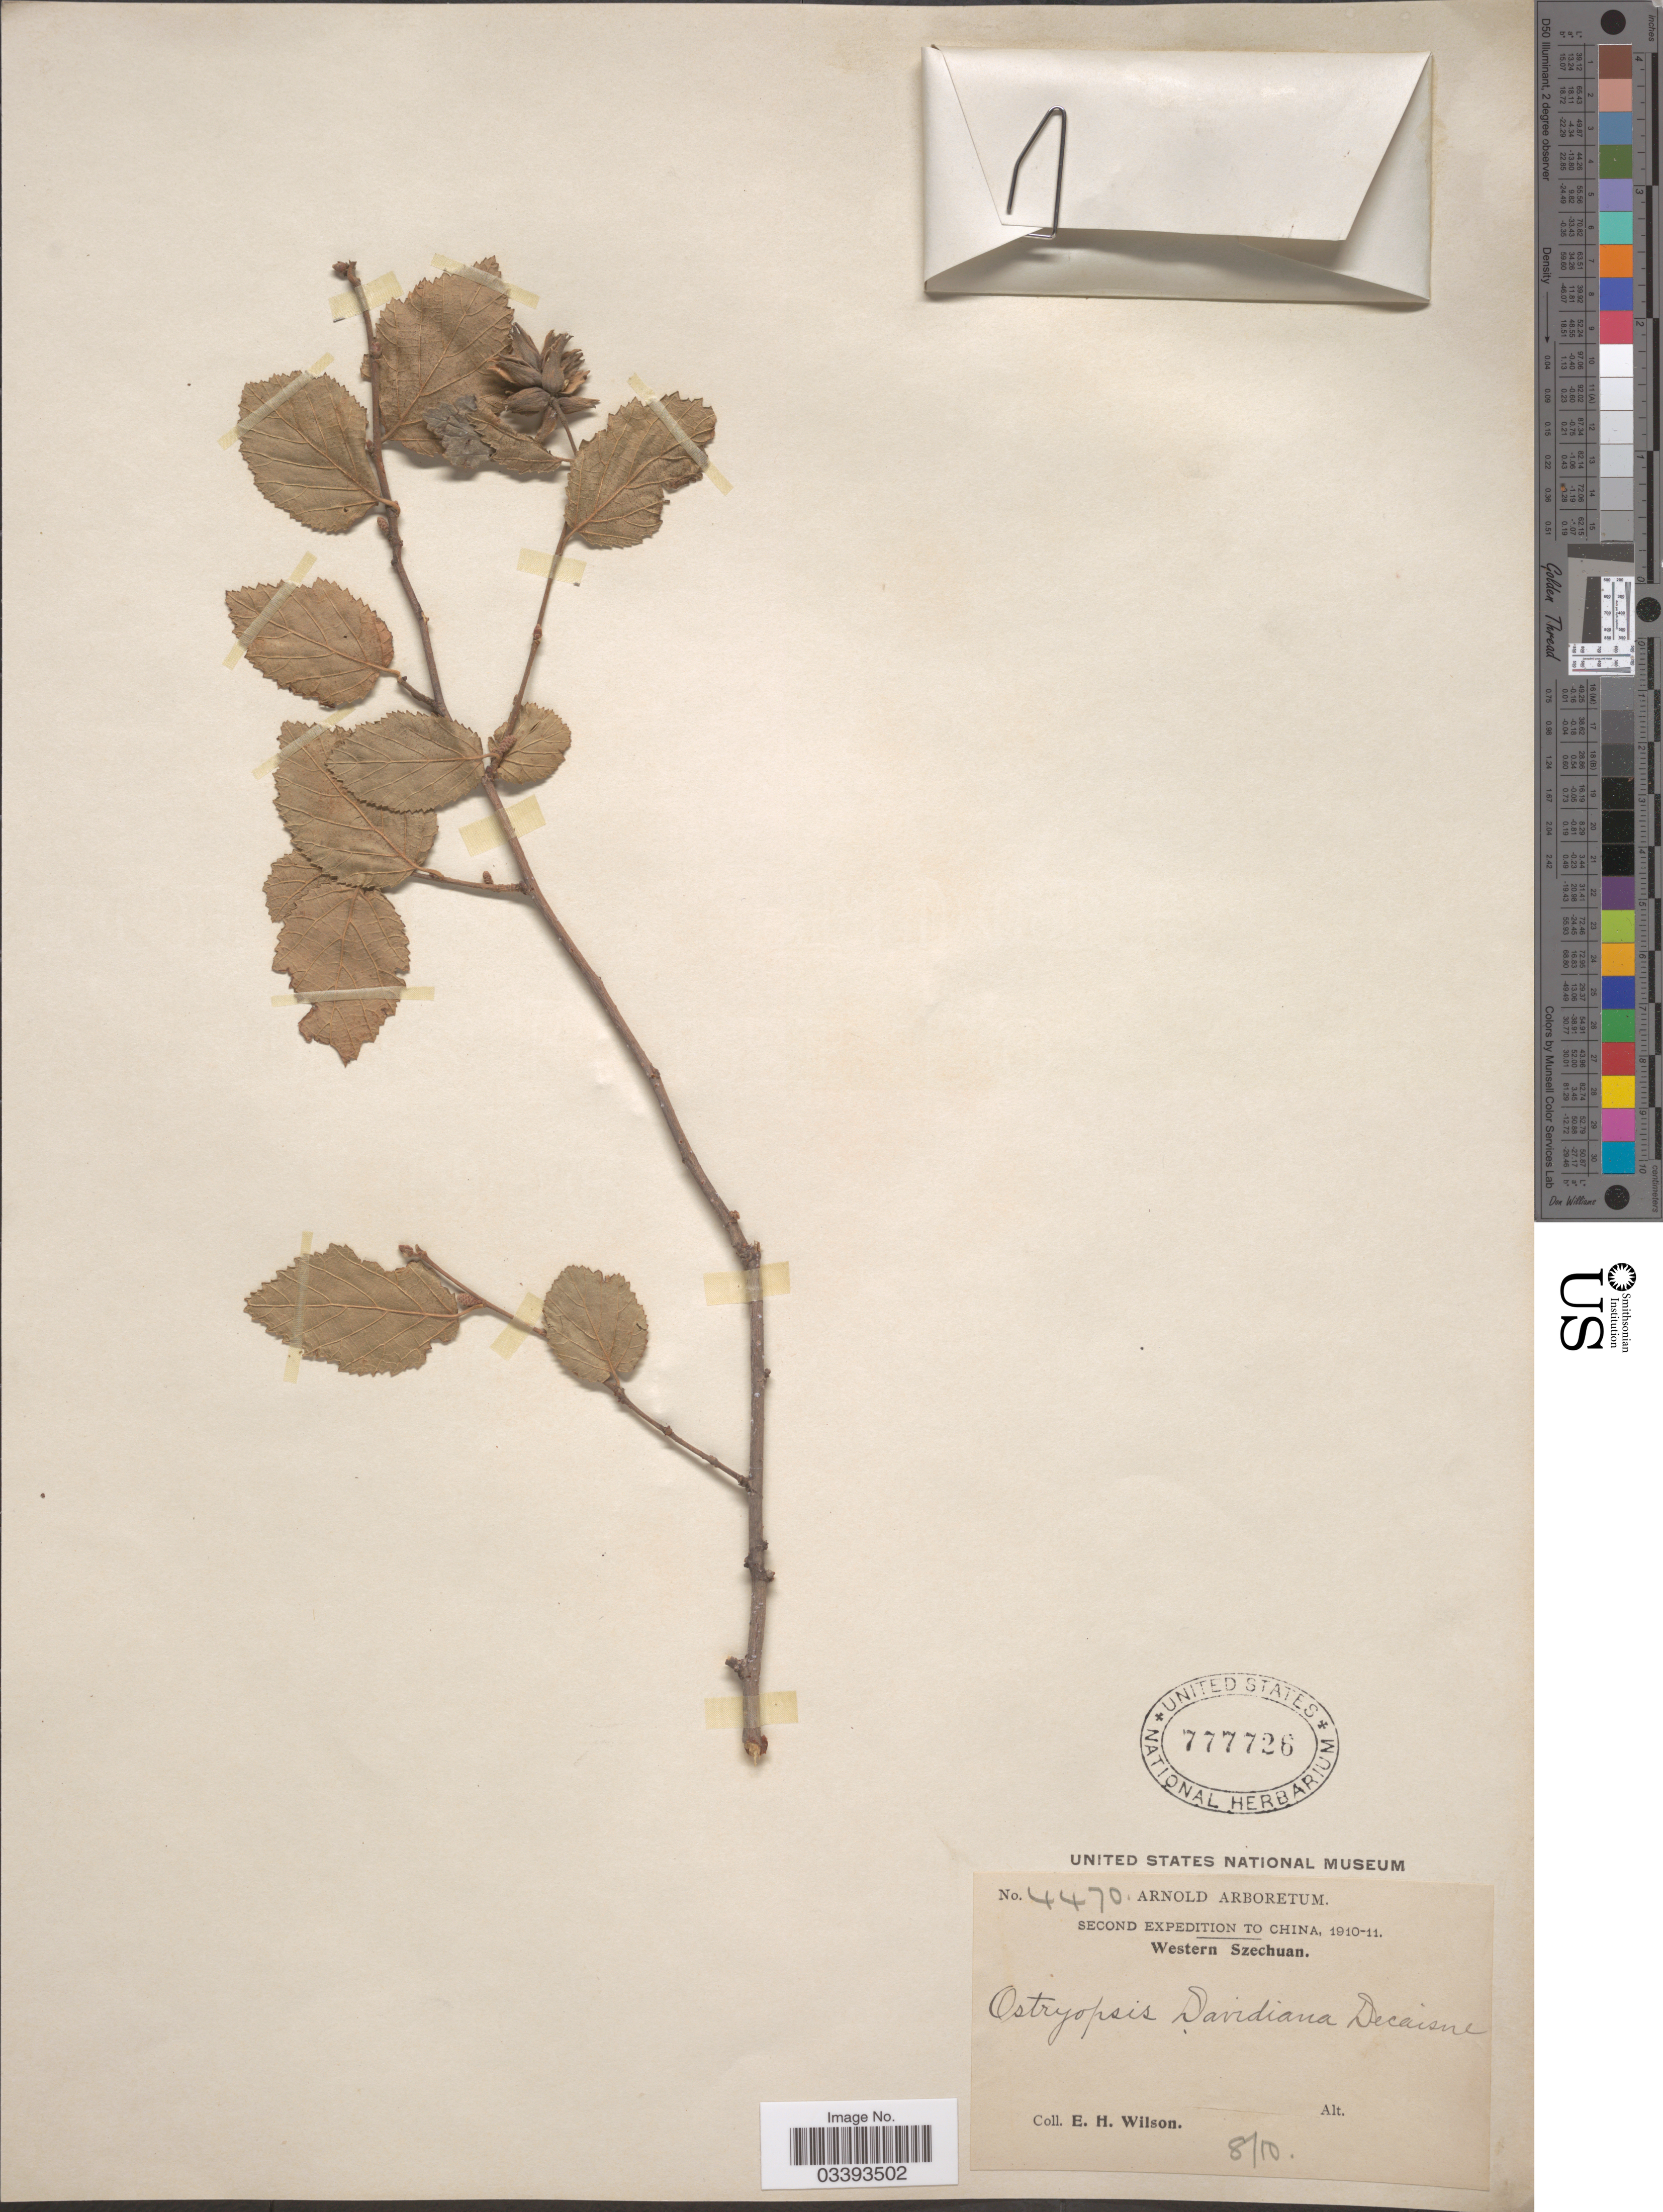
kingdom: Plantae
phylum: Tracheophyta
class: Magnoliopsida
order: Fagales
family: Betulaceae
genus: Ostryopsis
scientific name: Ostryopsis davidiana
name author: Decne.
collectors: E. Wilson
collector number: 4470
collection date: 1910-08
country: China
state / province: Sichuan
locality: Western Szechuan.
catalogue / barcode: US 777726